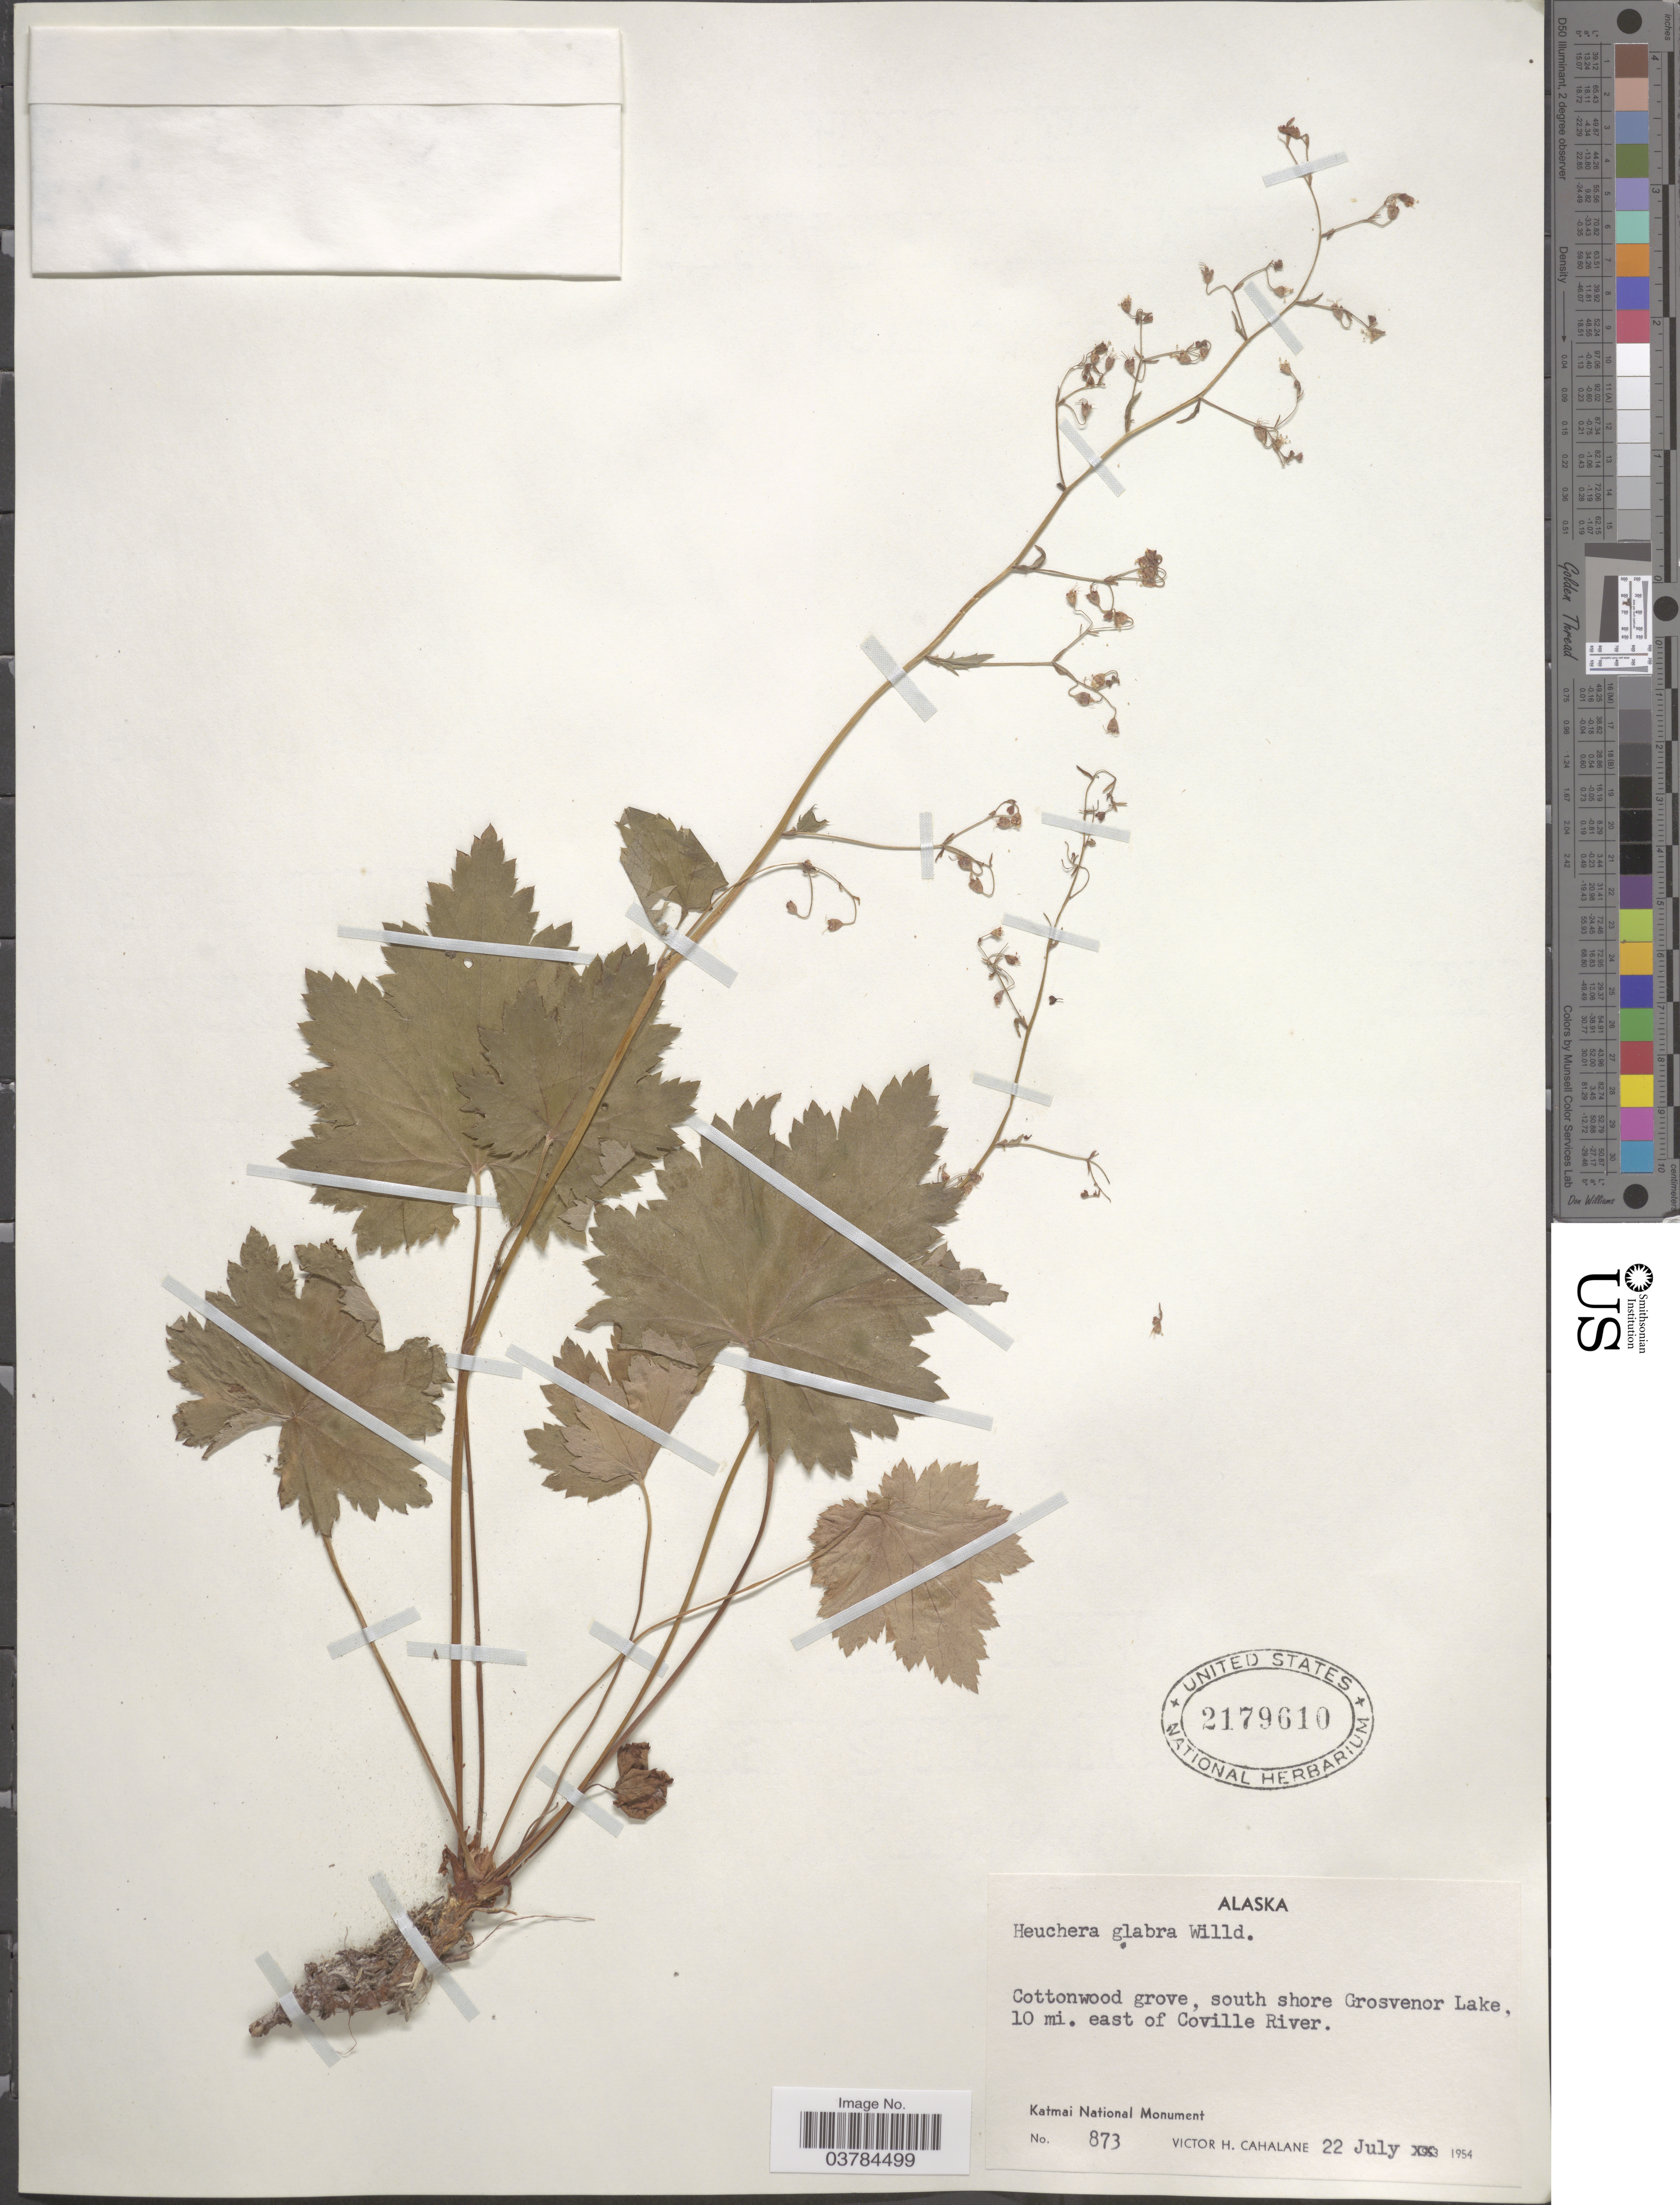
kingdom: Plantae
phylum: Tracheophyta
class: Magnoliopsida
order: Saxifragales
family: Saxifragaceae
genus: Heuchera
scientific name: Heuchera glabra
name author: Willd. ex Roem. & Schult.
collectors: V. Cahalane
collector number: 873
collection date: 1954-07-22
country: United States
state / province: Alaska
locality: Cottonwood grove, south shore Grosvenor Lake, 10 mi. east of Coville River. Katmai National Monument.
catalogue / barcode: US 2179610